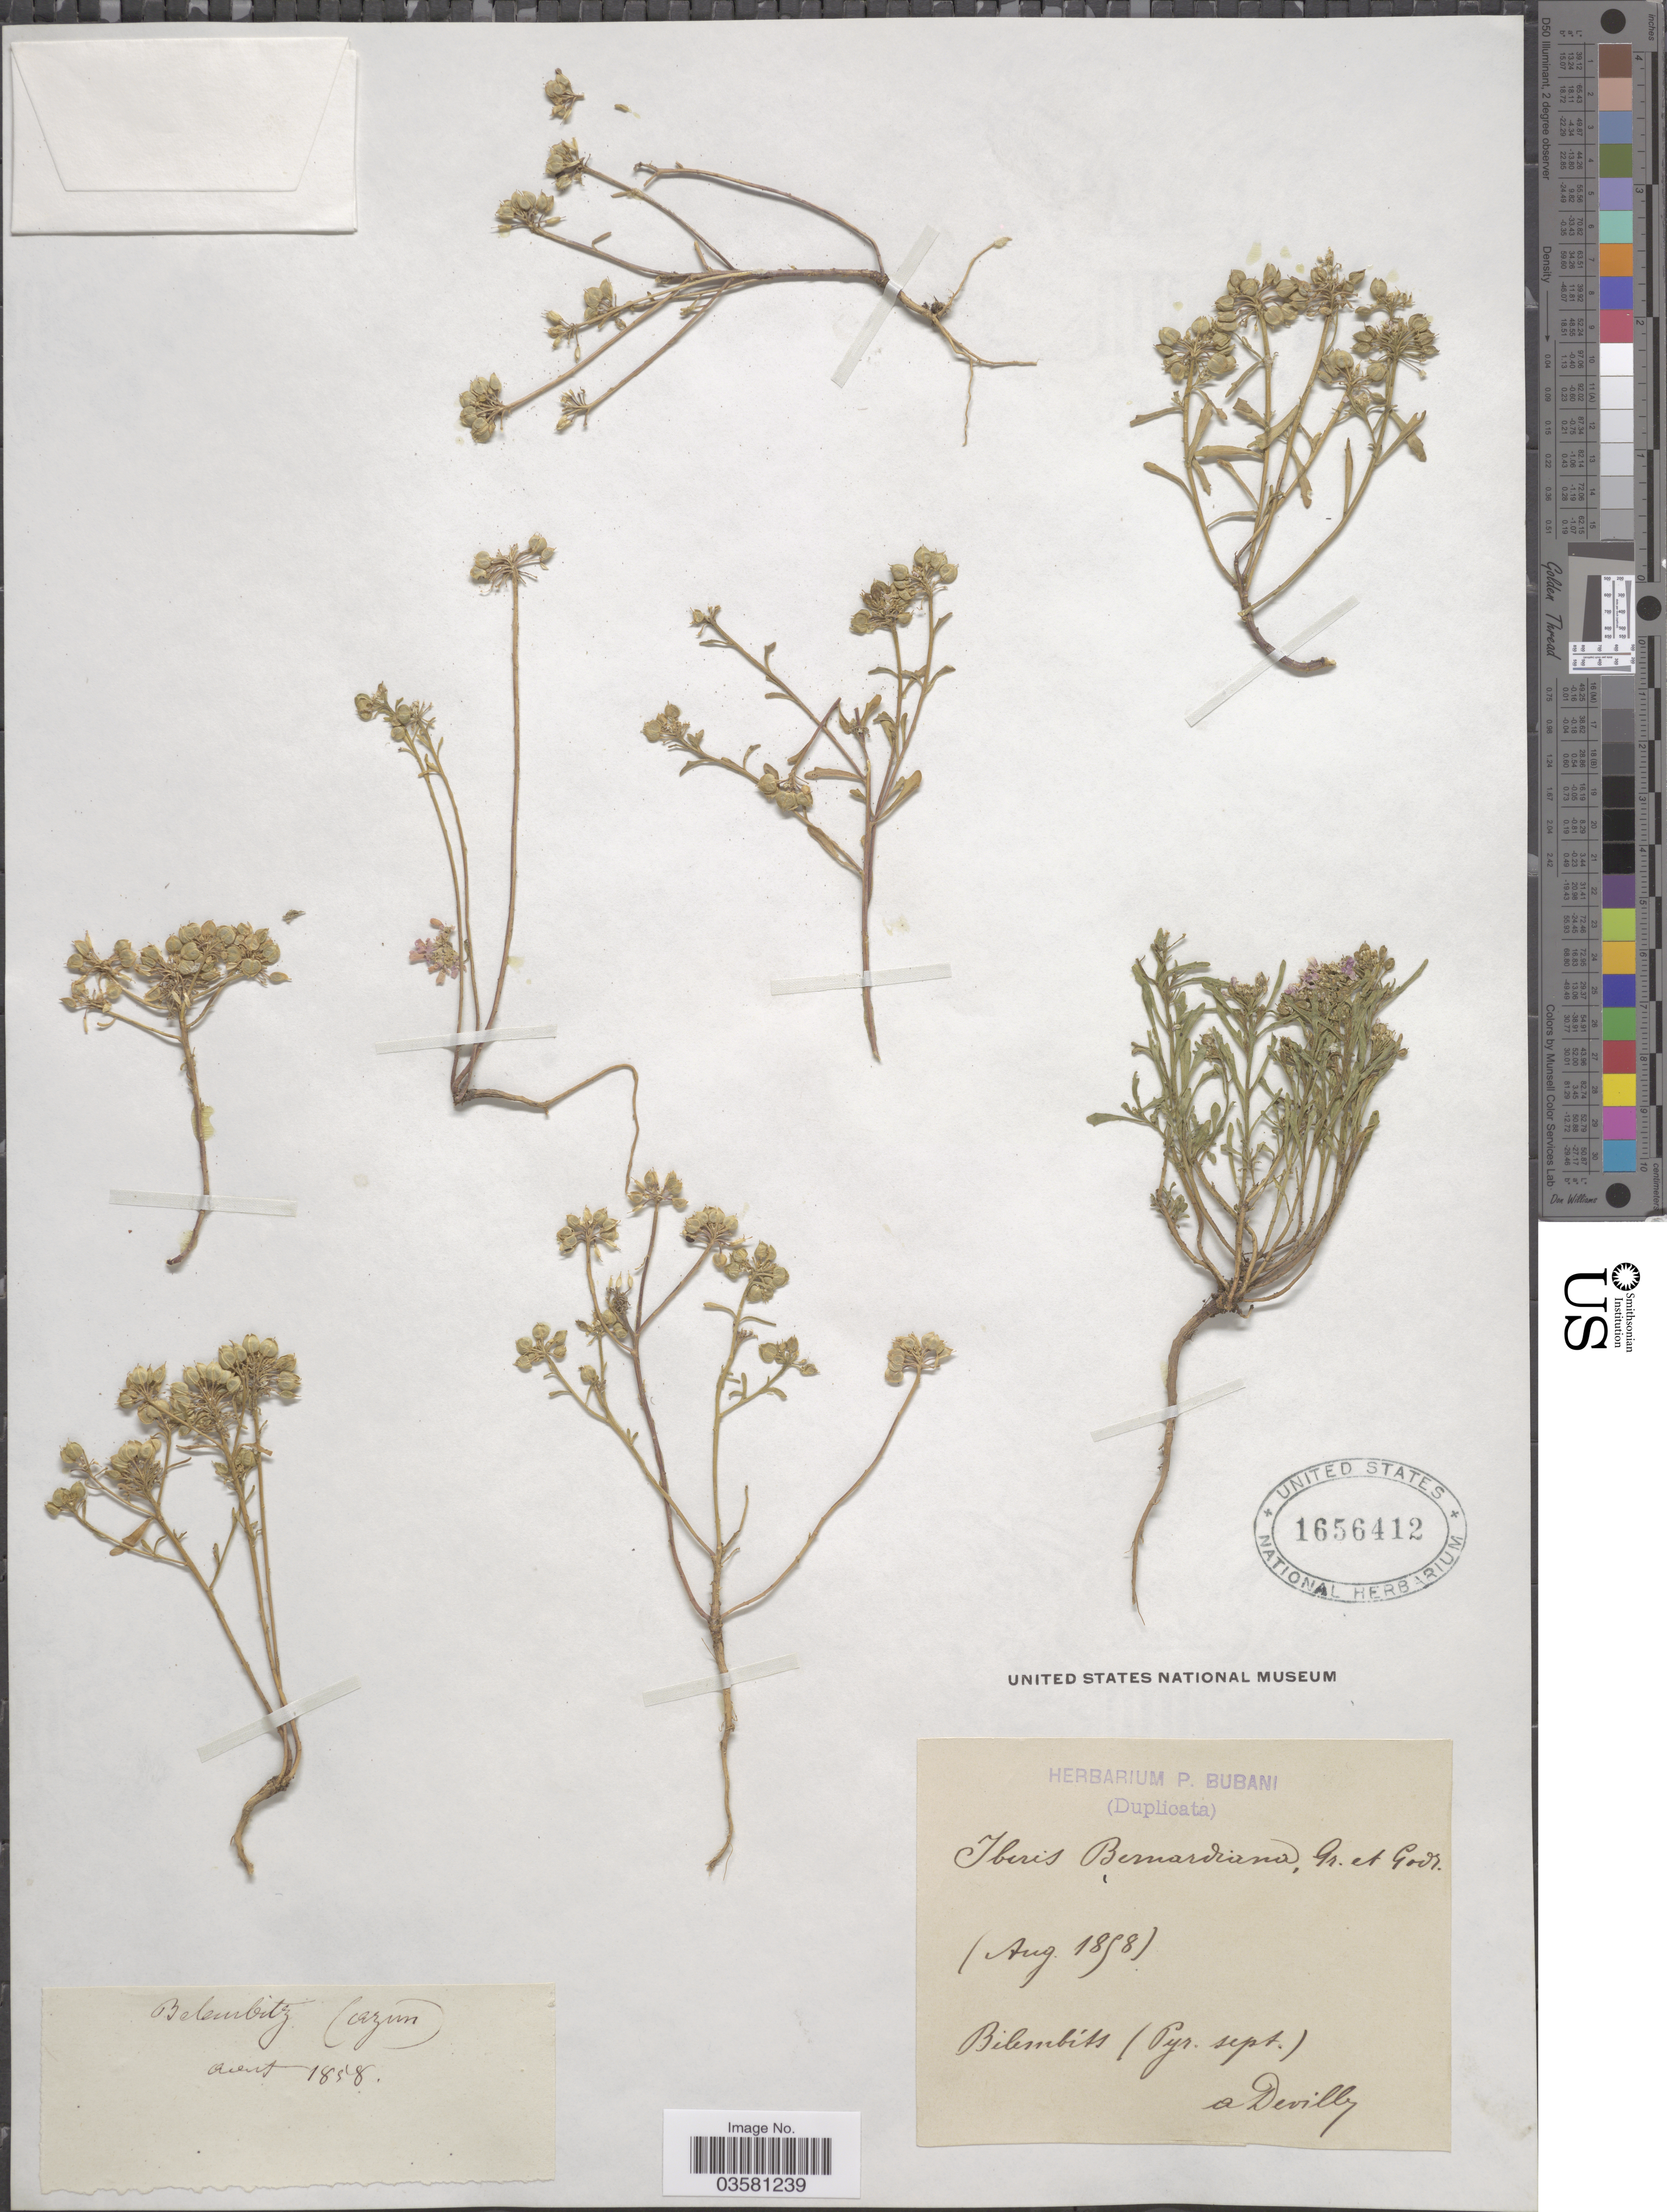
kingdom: Plantae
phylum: Tracheophyta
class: Magnoliopsida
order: Brassicales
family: Brassicaceae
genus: Iberis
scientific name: Iberis bernardiana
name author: Godr. & Gren.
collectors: Devilly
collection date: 1858-08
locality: Bilembits [interpreted] (Pyr. sept.).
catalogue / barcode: US 1656412